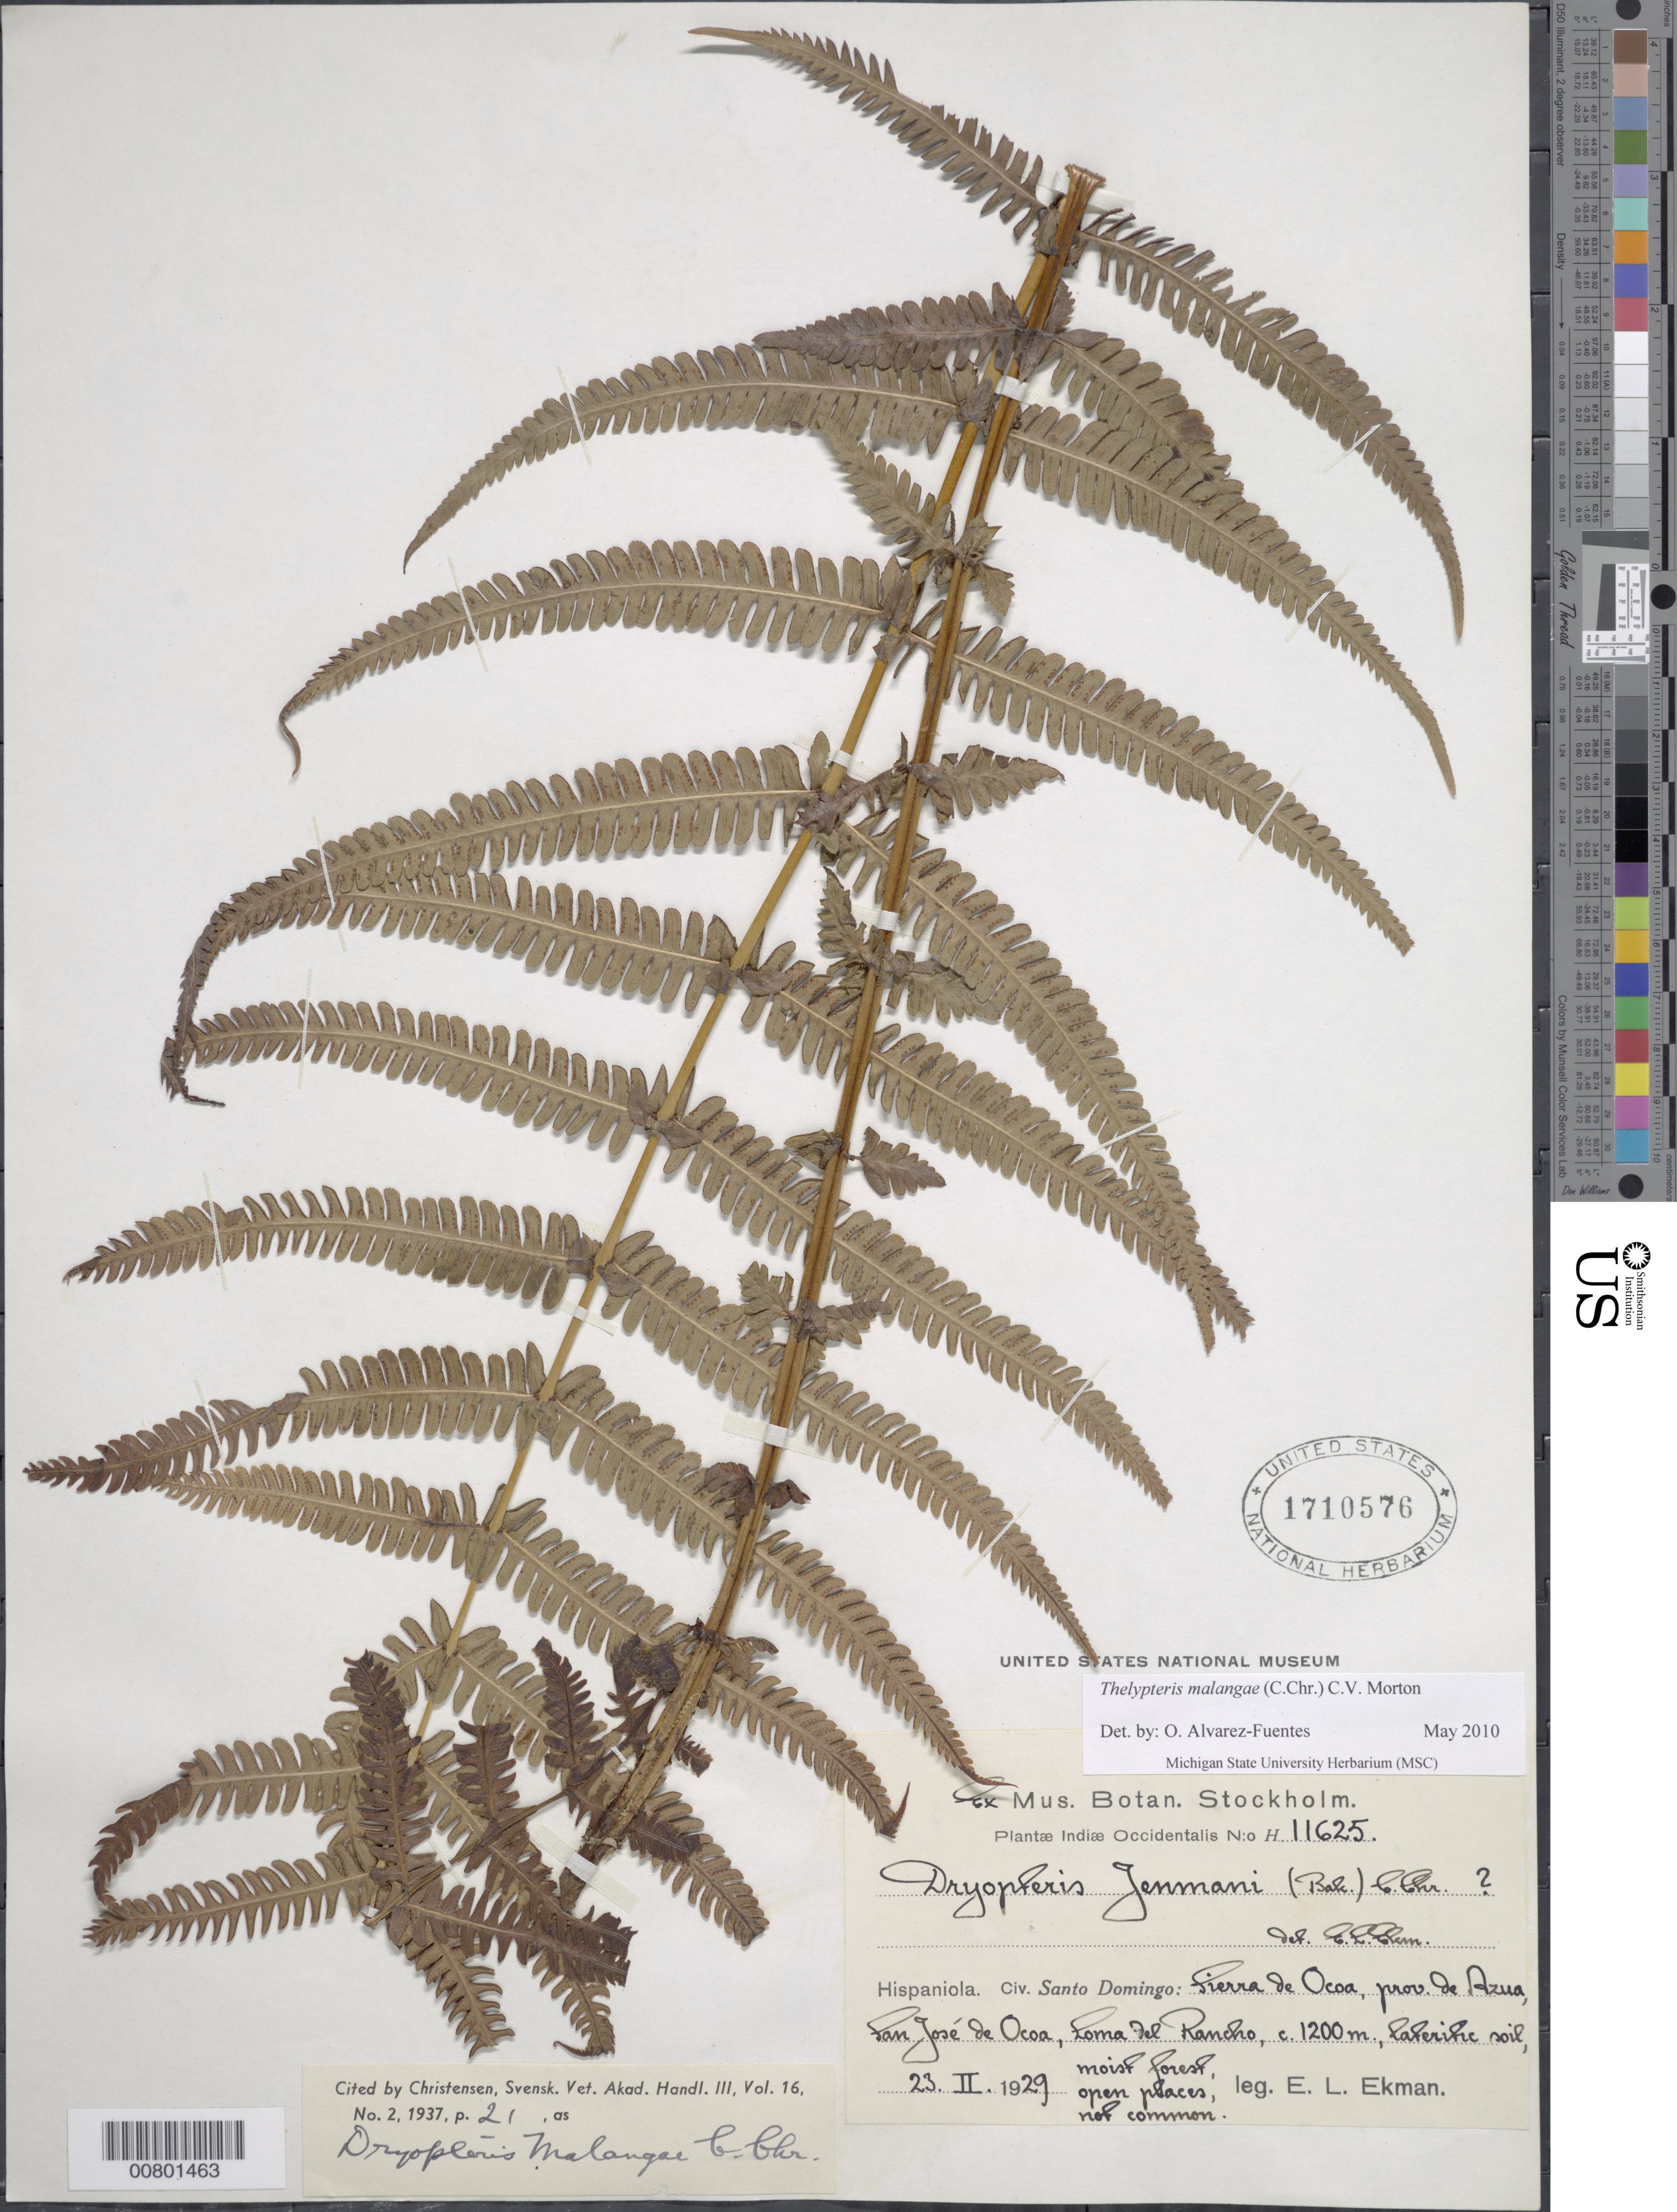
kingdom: Plantae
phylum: Tracheophyta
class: Polypodiopsida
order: Polypodiales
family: Thelypteridaceae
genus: Amauropelta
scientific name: Amauropelta malangae (C. Chr.) comb. nov., ined 2015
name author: (C. Chr.)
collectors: E. L. Ekman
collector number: H 11625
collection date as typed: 23 Mar 1929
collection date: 1929-03-23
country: Dominican Republic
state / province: Azua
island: Hispaniola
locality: Sierra de ocoa, San José de Ocoa, Loma del Rancho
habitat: Moist forest, open places, laterite soil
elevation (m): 1200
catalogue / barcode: US 1710576